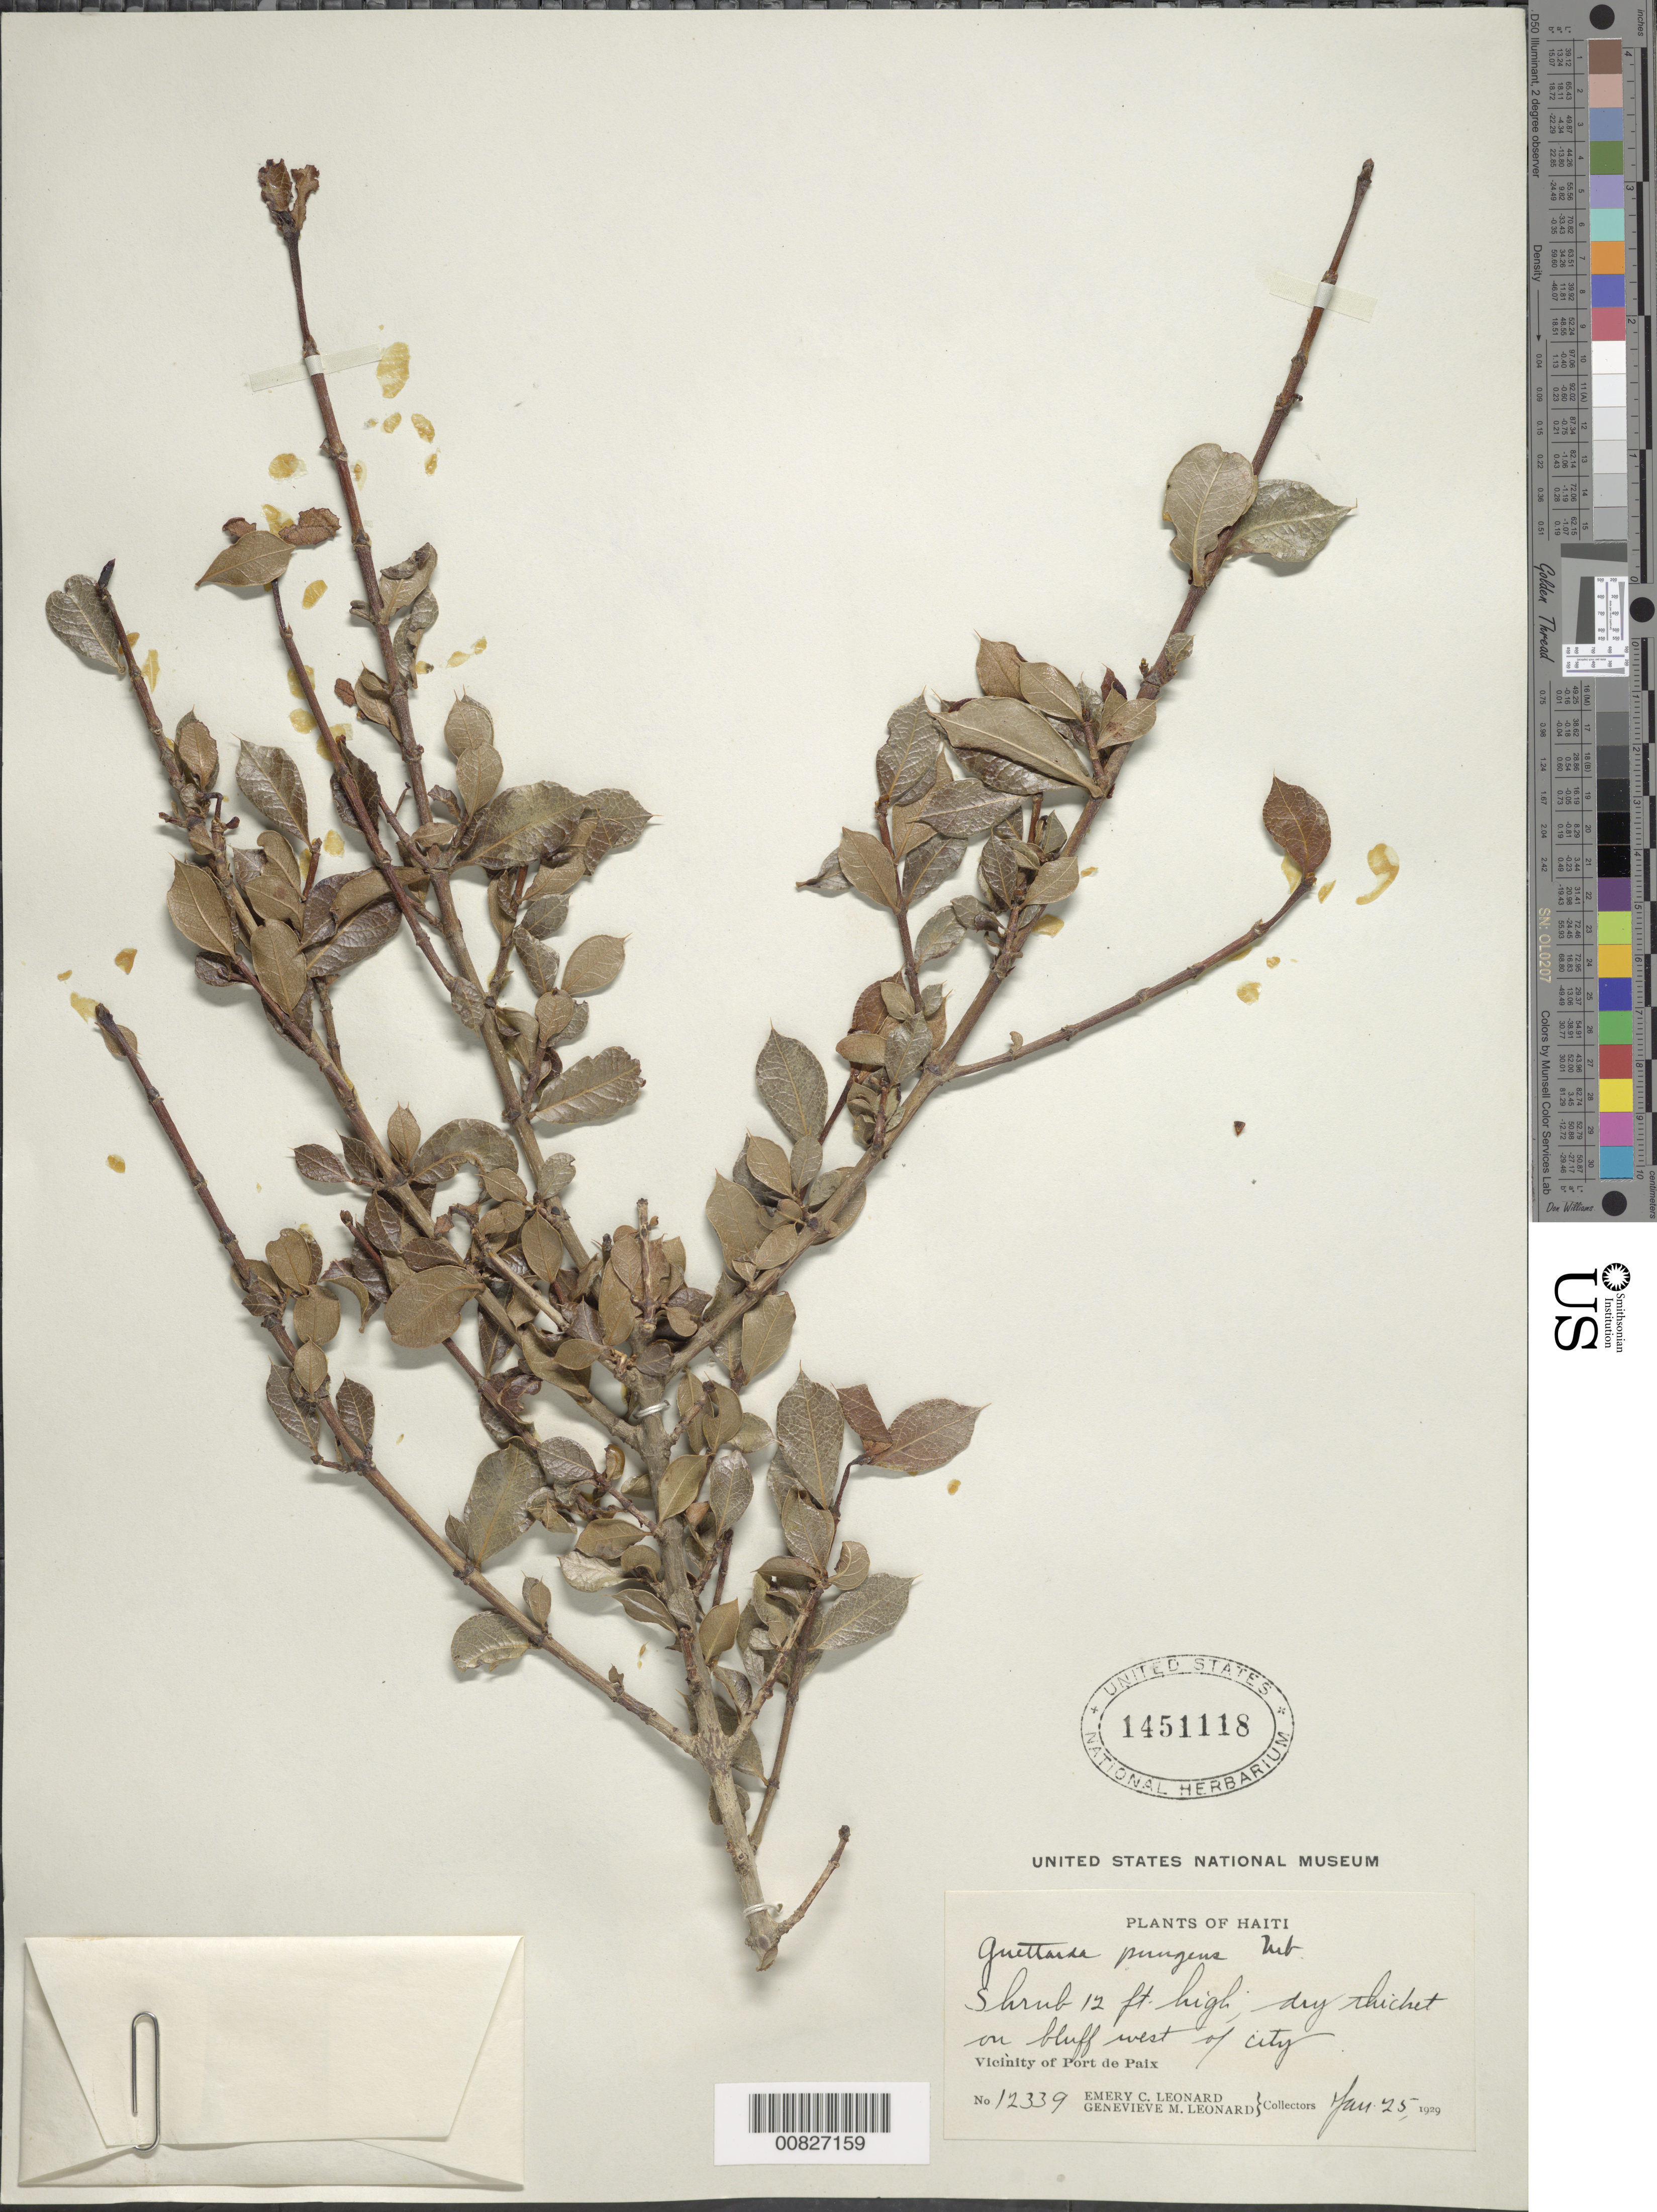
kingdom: Plantae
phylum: Tracheophyta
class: Magnoliopsida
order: Gentianales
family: Rubiaceae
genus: Guettarda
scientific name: Guettarda pungens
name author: Urb.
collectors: E. C. Leonard & G. M. Leonard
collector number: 12339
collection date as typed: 25 Jua 1929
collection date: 1929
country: Haiti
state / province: Nord-Ouest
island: Hispaniola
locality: Vicinity of Port de Paix, W of city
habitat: Dry thicket on bluff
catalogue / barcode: US 1451118